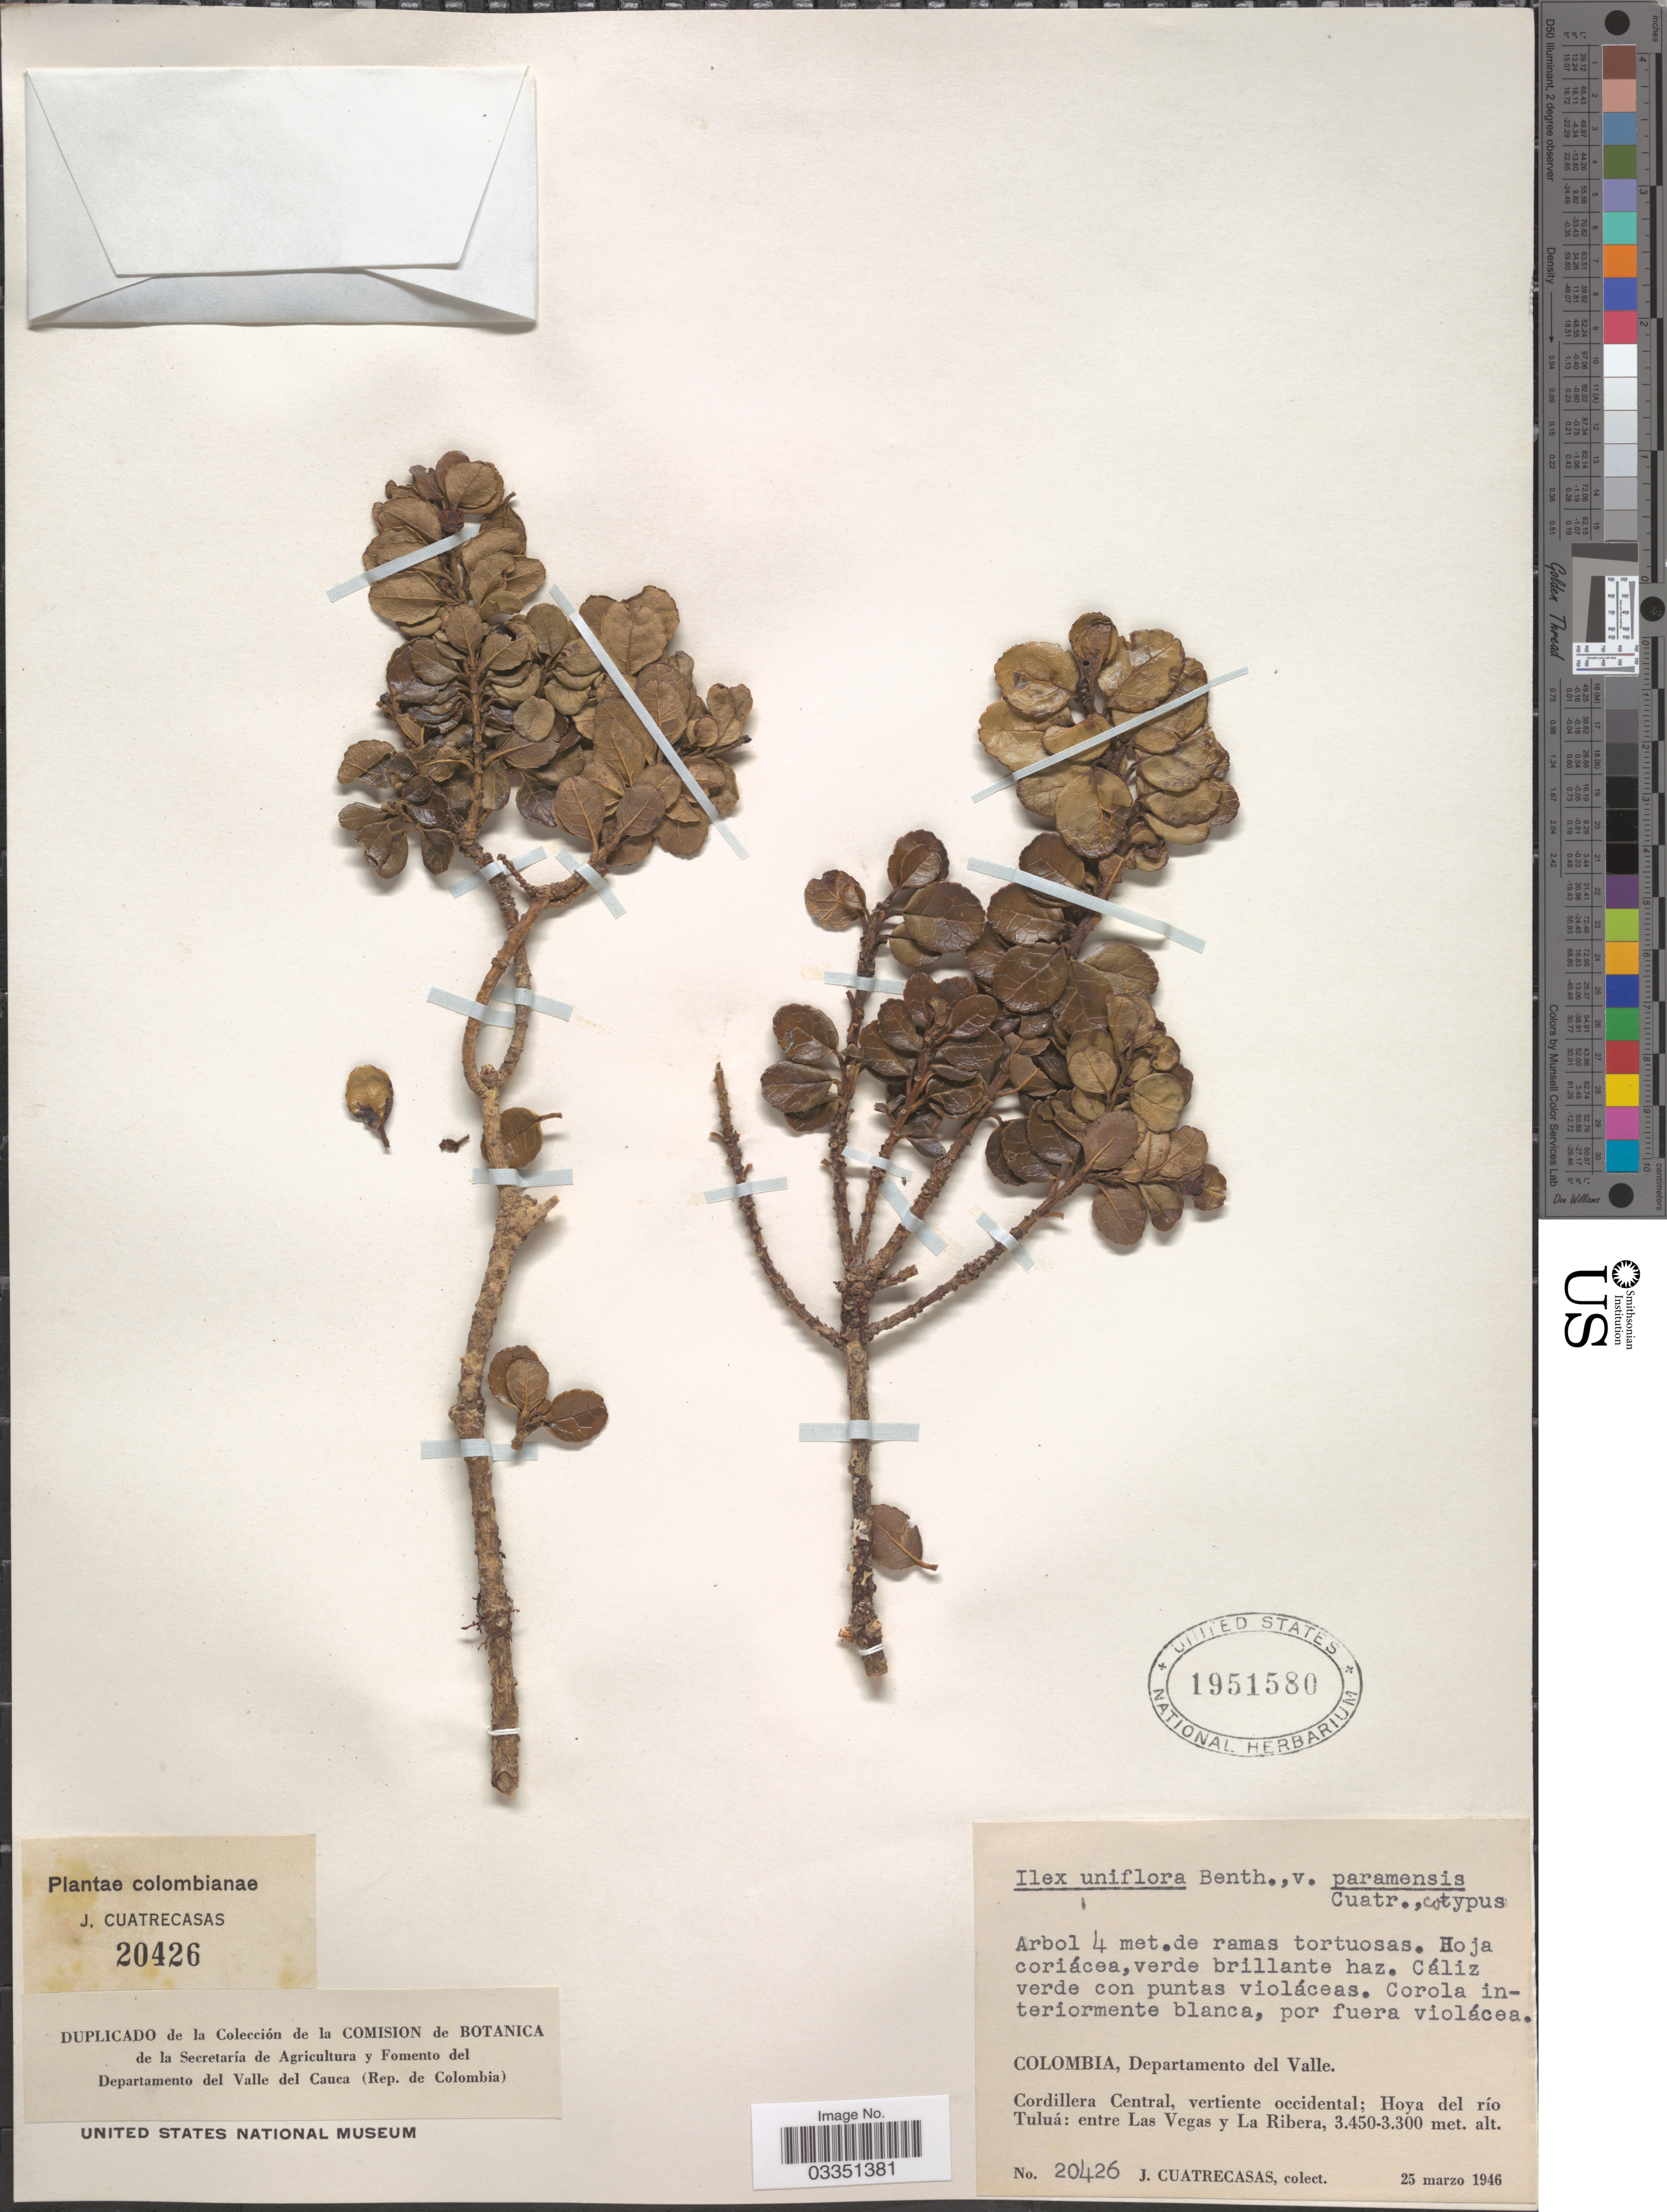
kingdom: Plantae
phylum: Tracheophyta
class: Magnoliopsida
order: Aquifoliales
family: Aquifoliaceae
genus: Ilex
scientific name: Ilex uniflora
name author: Fawc. & Rendle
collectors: J. Cuatrecasas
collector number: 20426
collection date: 1946-03-25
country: Colombia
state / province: Valle del Cauca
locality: Departamento del Valle. Cordillera Central, vertiente occidental; Hoya del río Tuluá: entre Las Vegas y La Ribera.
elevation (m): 3300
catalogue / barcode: US 1951580